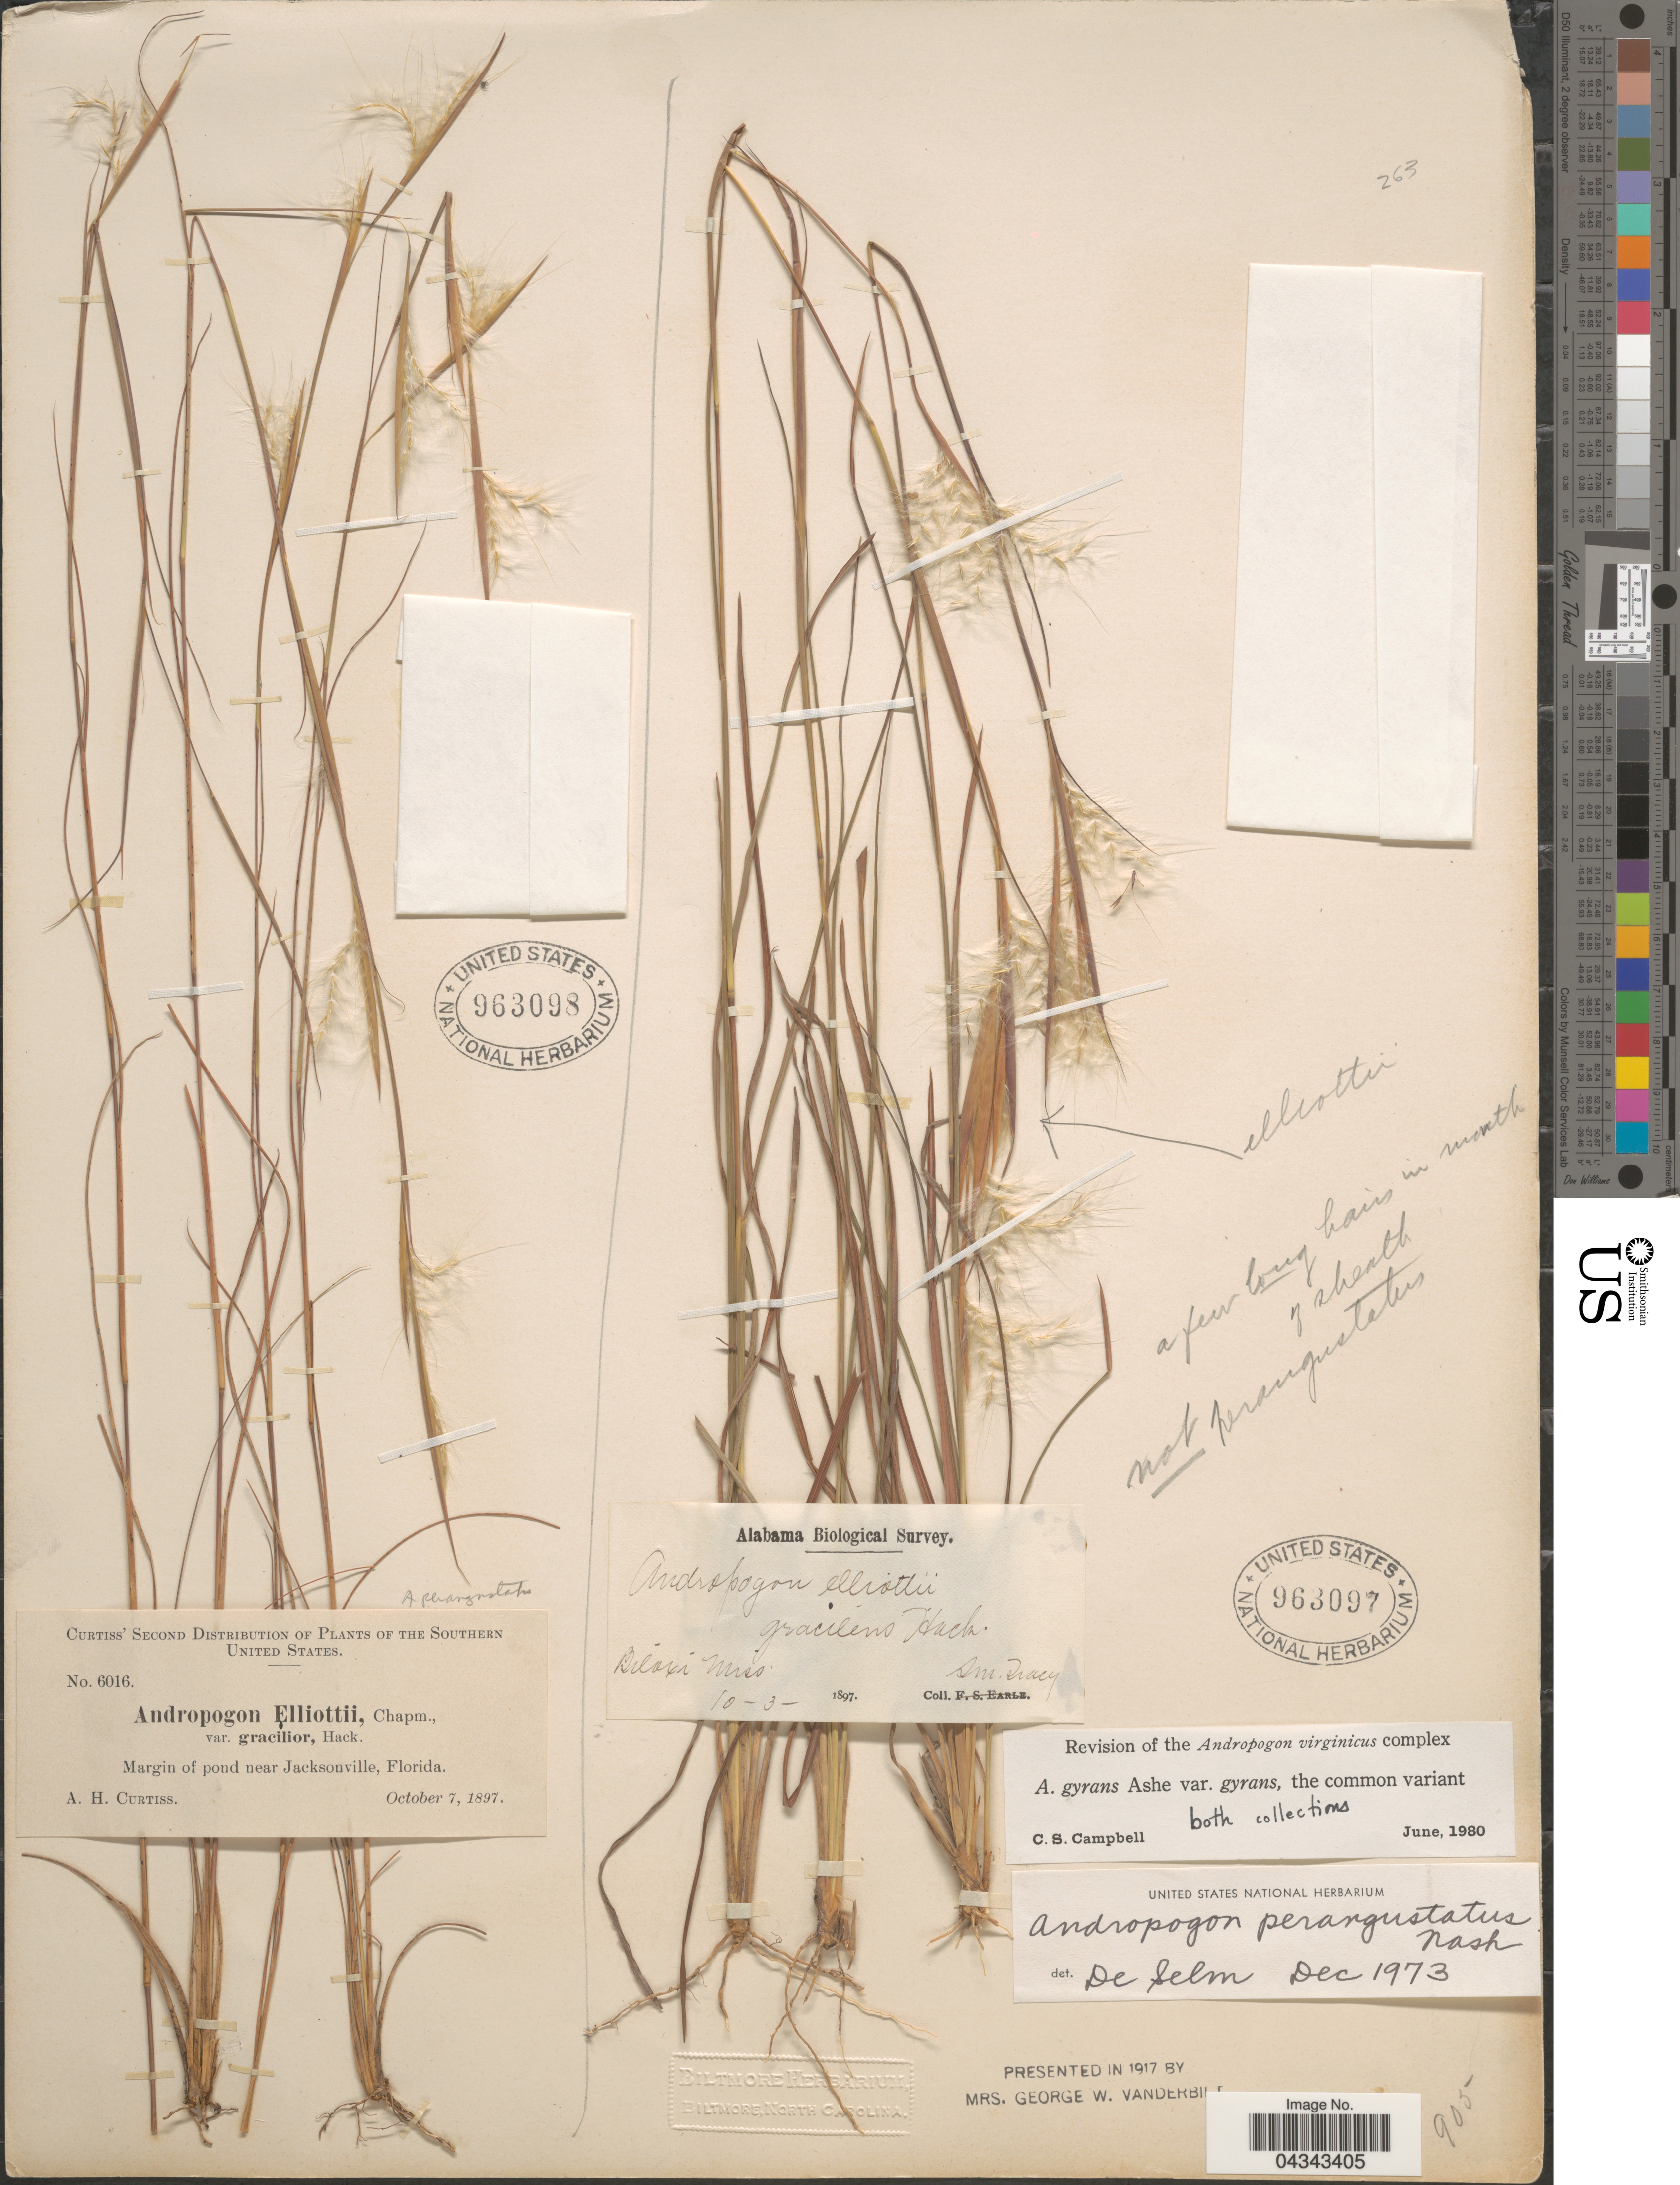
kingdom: Plantae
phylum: Tracheophyta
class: Liliopsida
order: Poales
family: Poaceae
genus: Andropogon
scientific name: Andropogon gyrans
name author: Ashe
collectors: S. M. Tracy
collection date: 1897-10-03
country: United States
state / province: Mississippi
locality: Alabama Biological Survey. Biloxi.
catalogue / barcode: US 963097-2